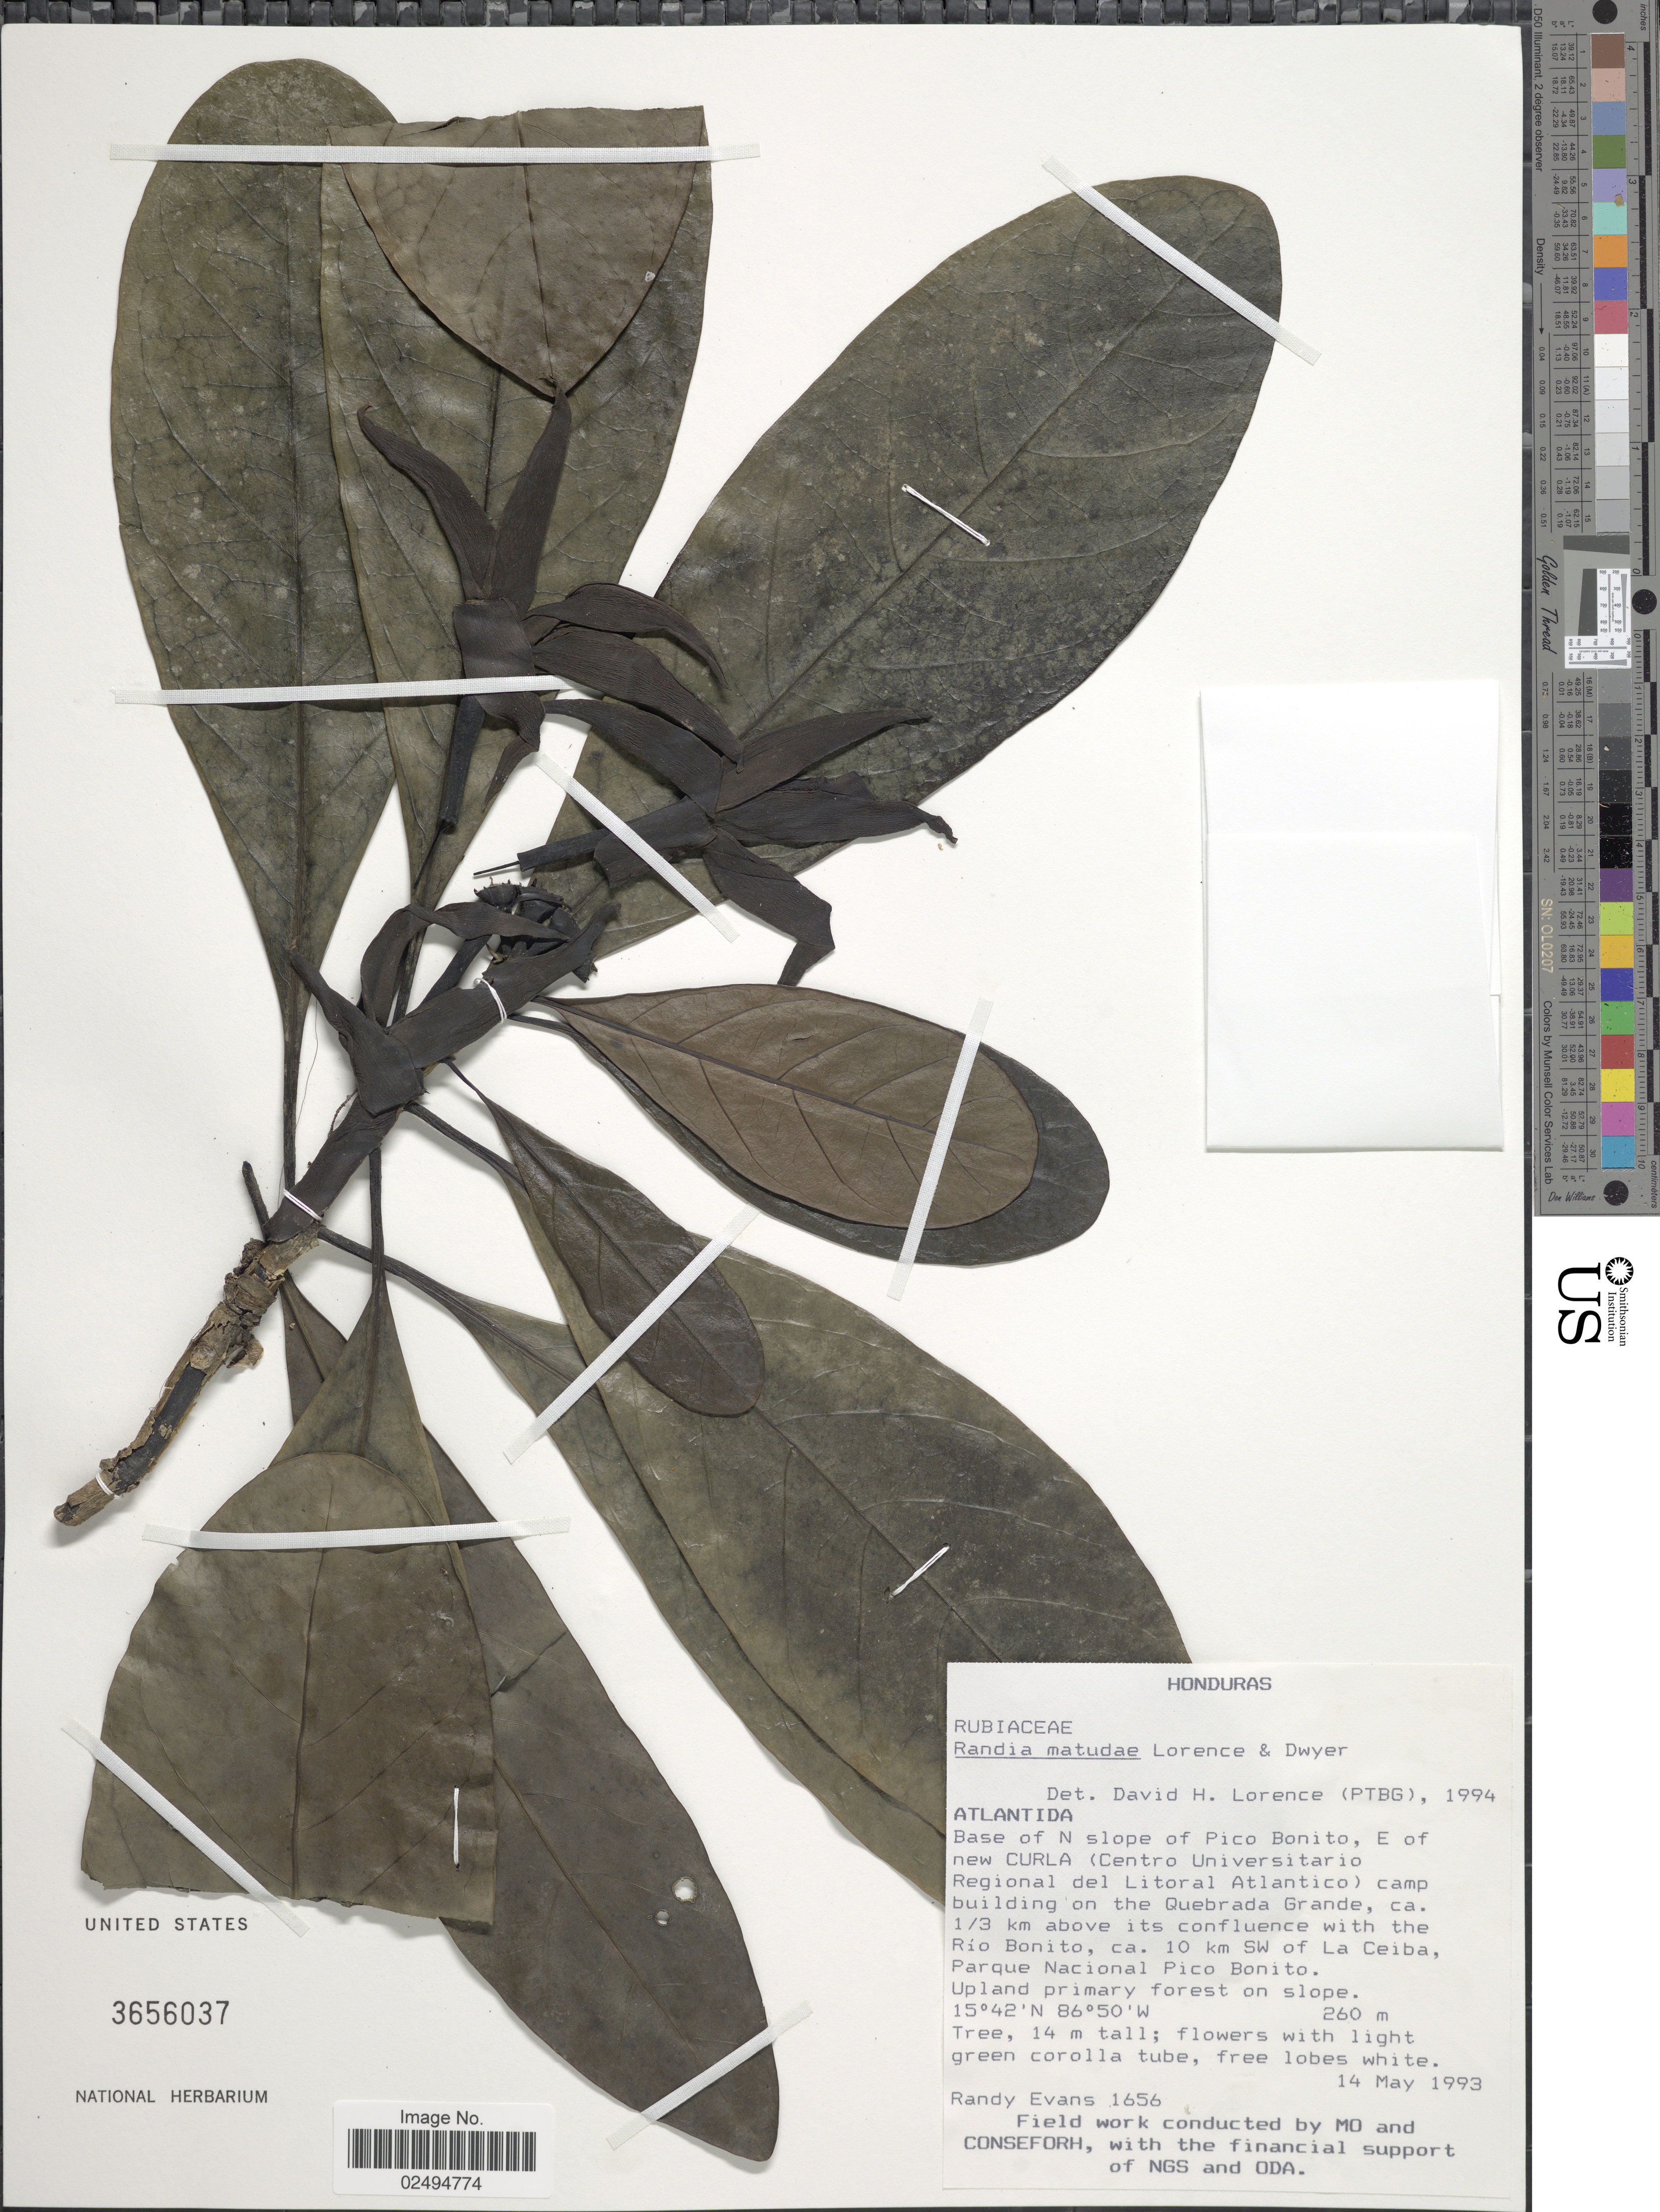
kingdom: Plantae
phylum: Tracheophyta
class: Magnoliopsida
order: Gentianales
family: Rubiaceae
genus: Randia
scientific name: Randia matudae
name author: Lorence & Dwyer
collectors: R. Evans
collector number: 1656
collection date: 1993-05-14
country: Honduras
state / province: Atlántida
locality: Base of N slope of Pico Bonito, E of new CURLA (Centro Universitario Regional del Litoral Atlantico) camp building on the Quebrada Grande, ca. 1/3 km above its confluence with the Rio Bonito, ca. 10 km SW of La Ceiba, Parque Nacional Pico Bonito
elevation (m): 260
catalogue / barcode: US 3656037